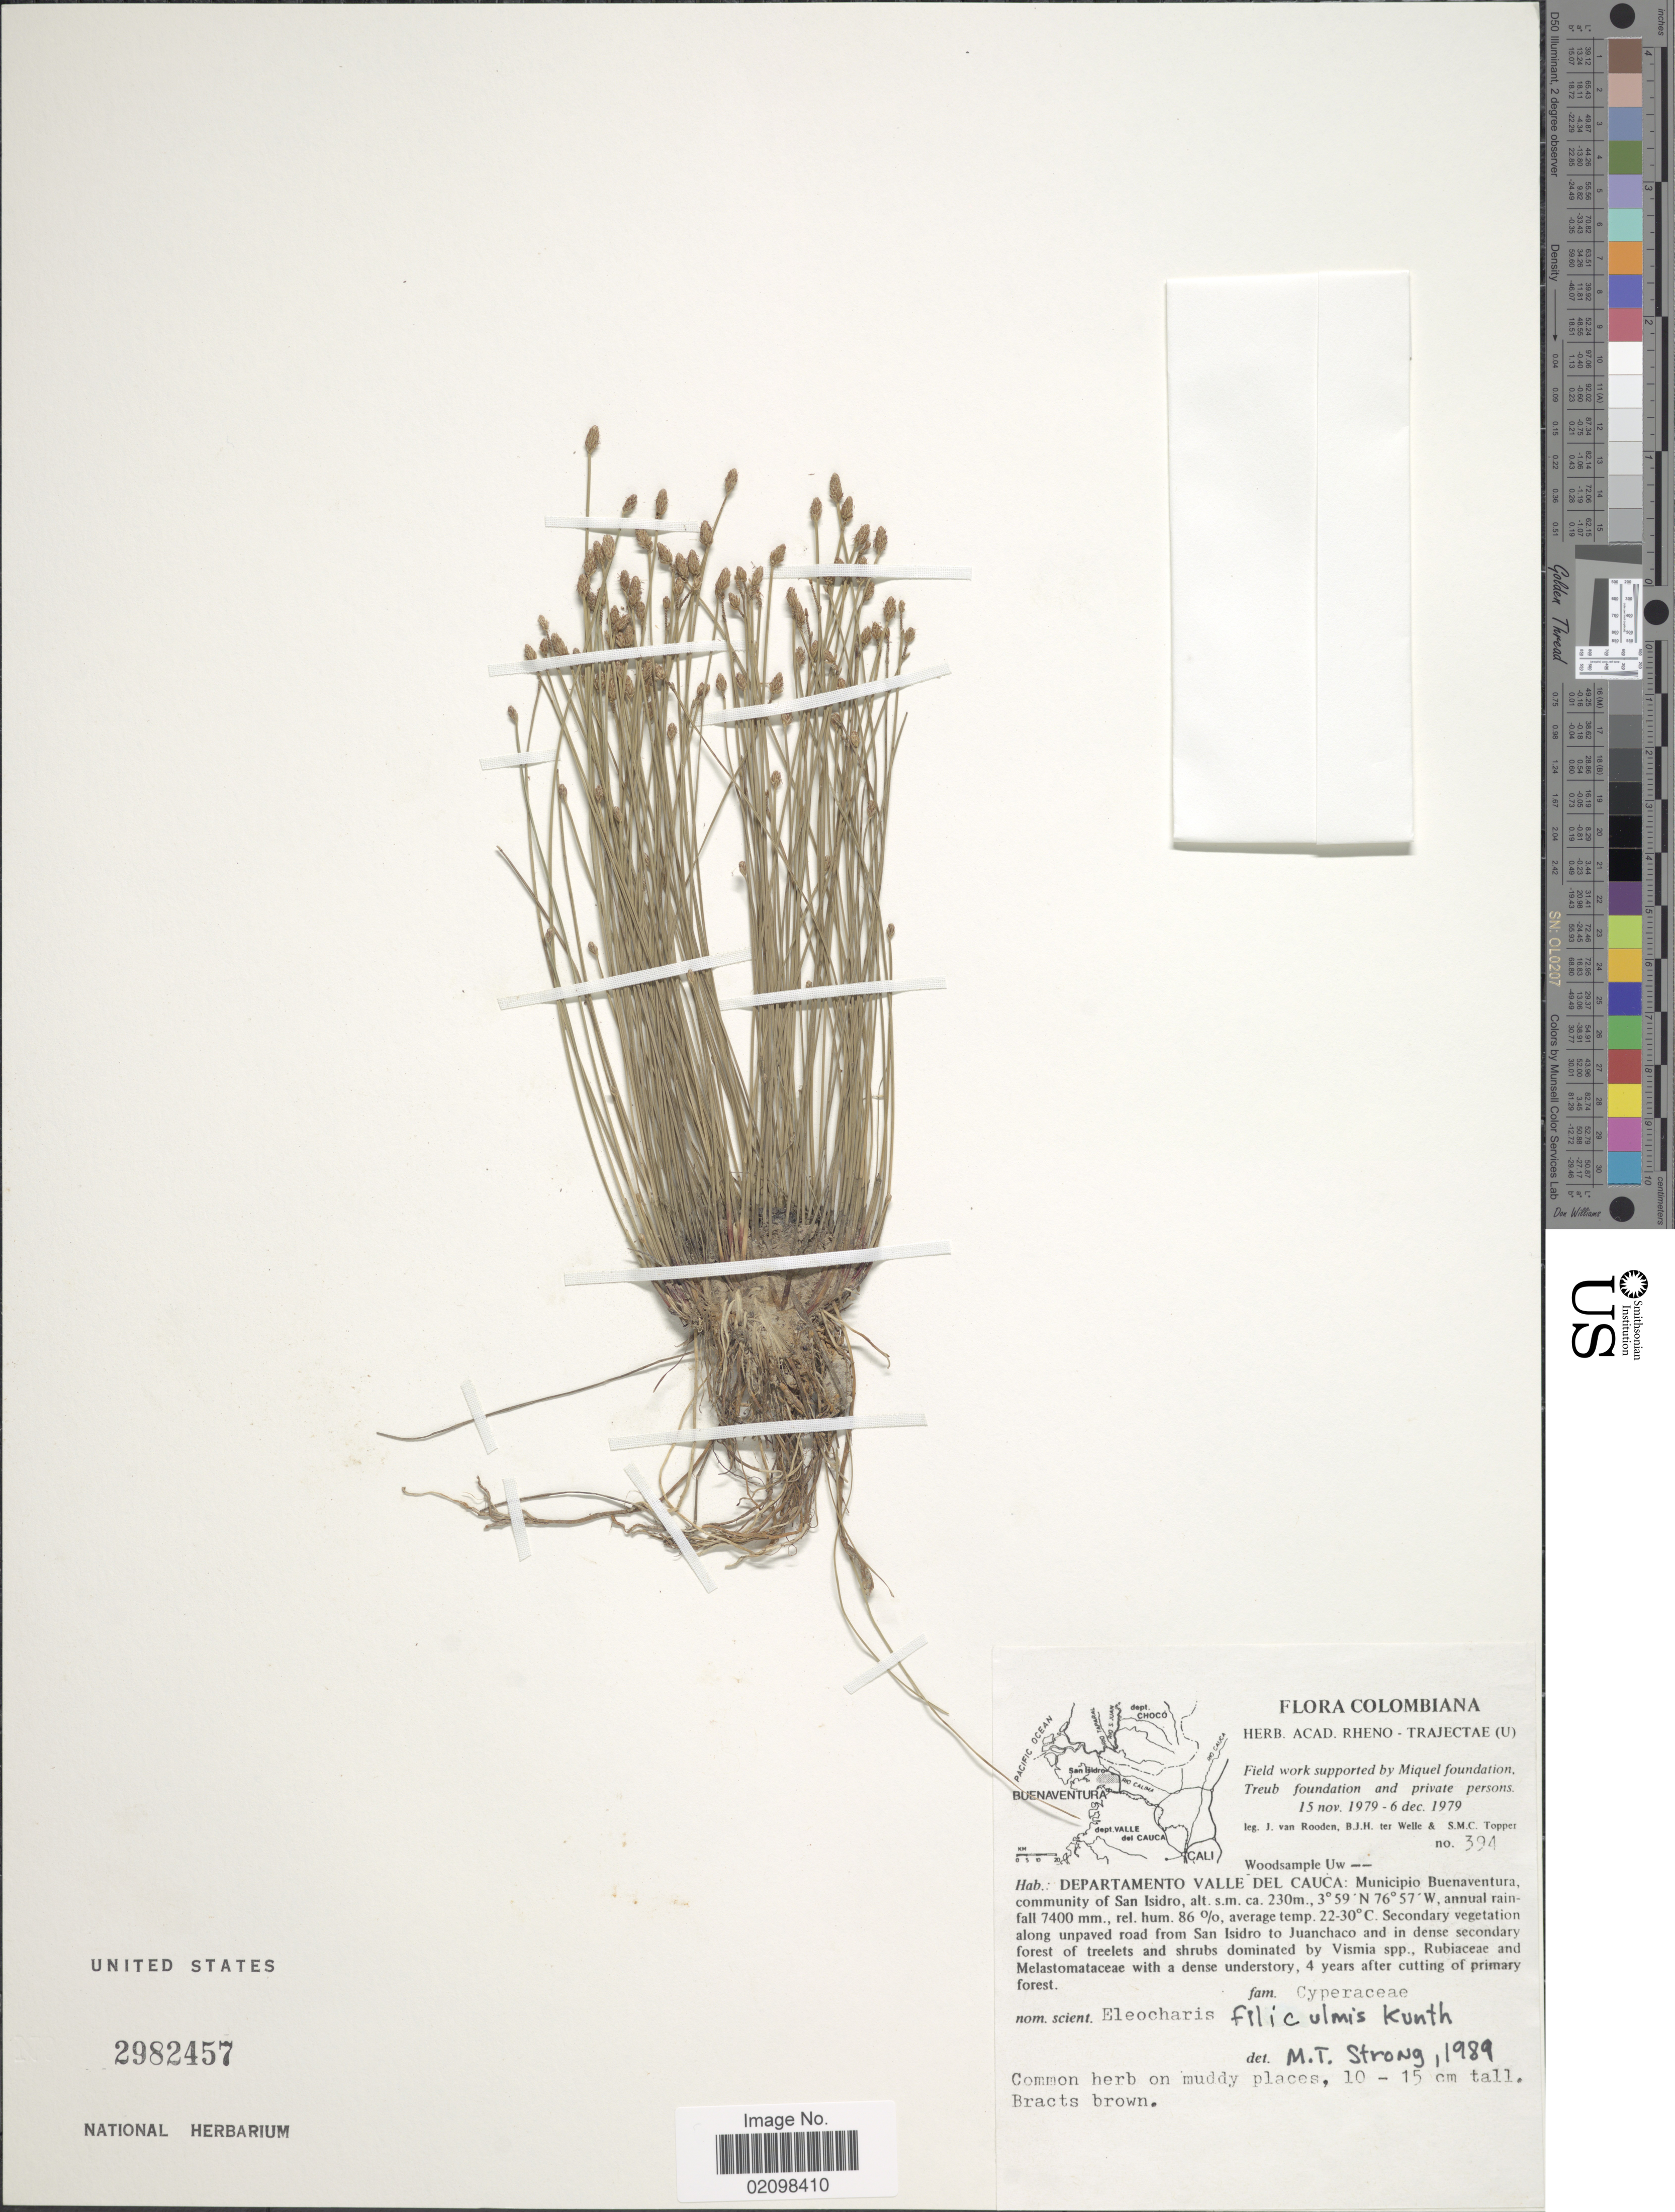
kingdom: Plantae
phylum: Tracheophyta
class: Liliopsida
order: Poales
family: Cyperaceae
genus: Eleocharis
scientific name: Eleocharis filiculmis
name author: Kunth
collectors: J. Van Rooden, B. Welle & S. Topper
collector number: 394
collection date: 1979-11-15/1979-12-06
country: Colombia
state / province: Valle del Cauca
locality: Municipio Buenaventura, community of San Isidro, along unpaved road from San Isidro to Juanchaco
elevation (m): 230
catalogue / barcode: US 2982457